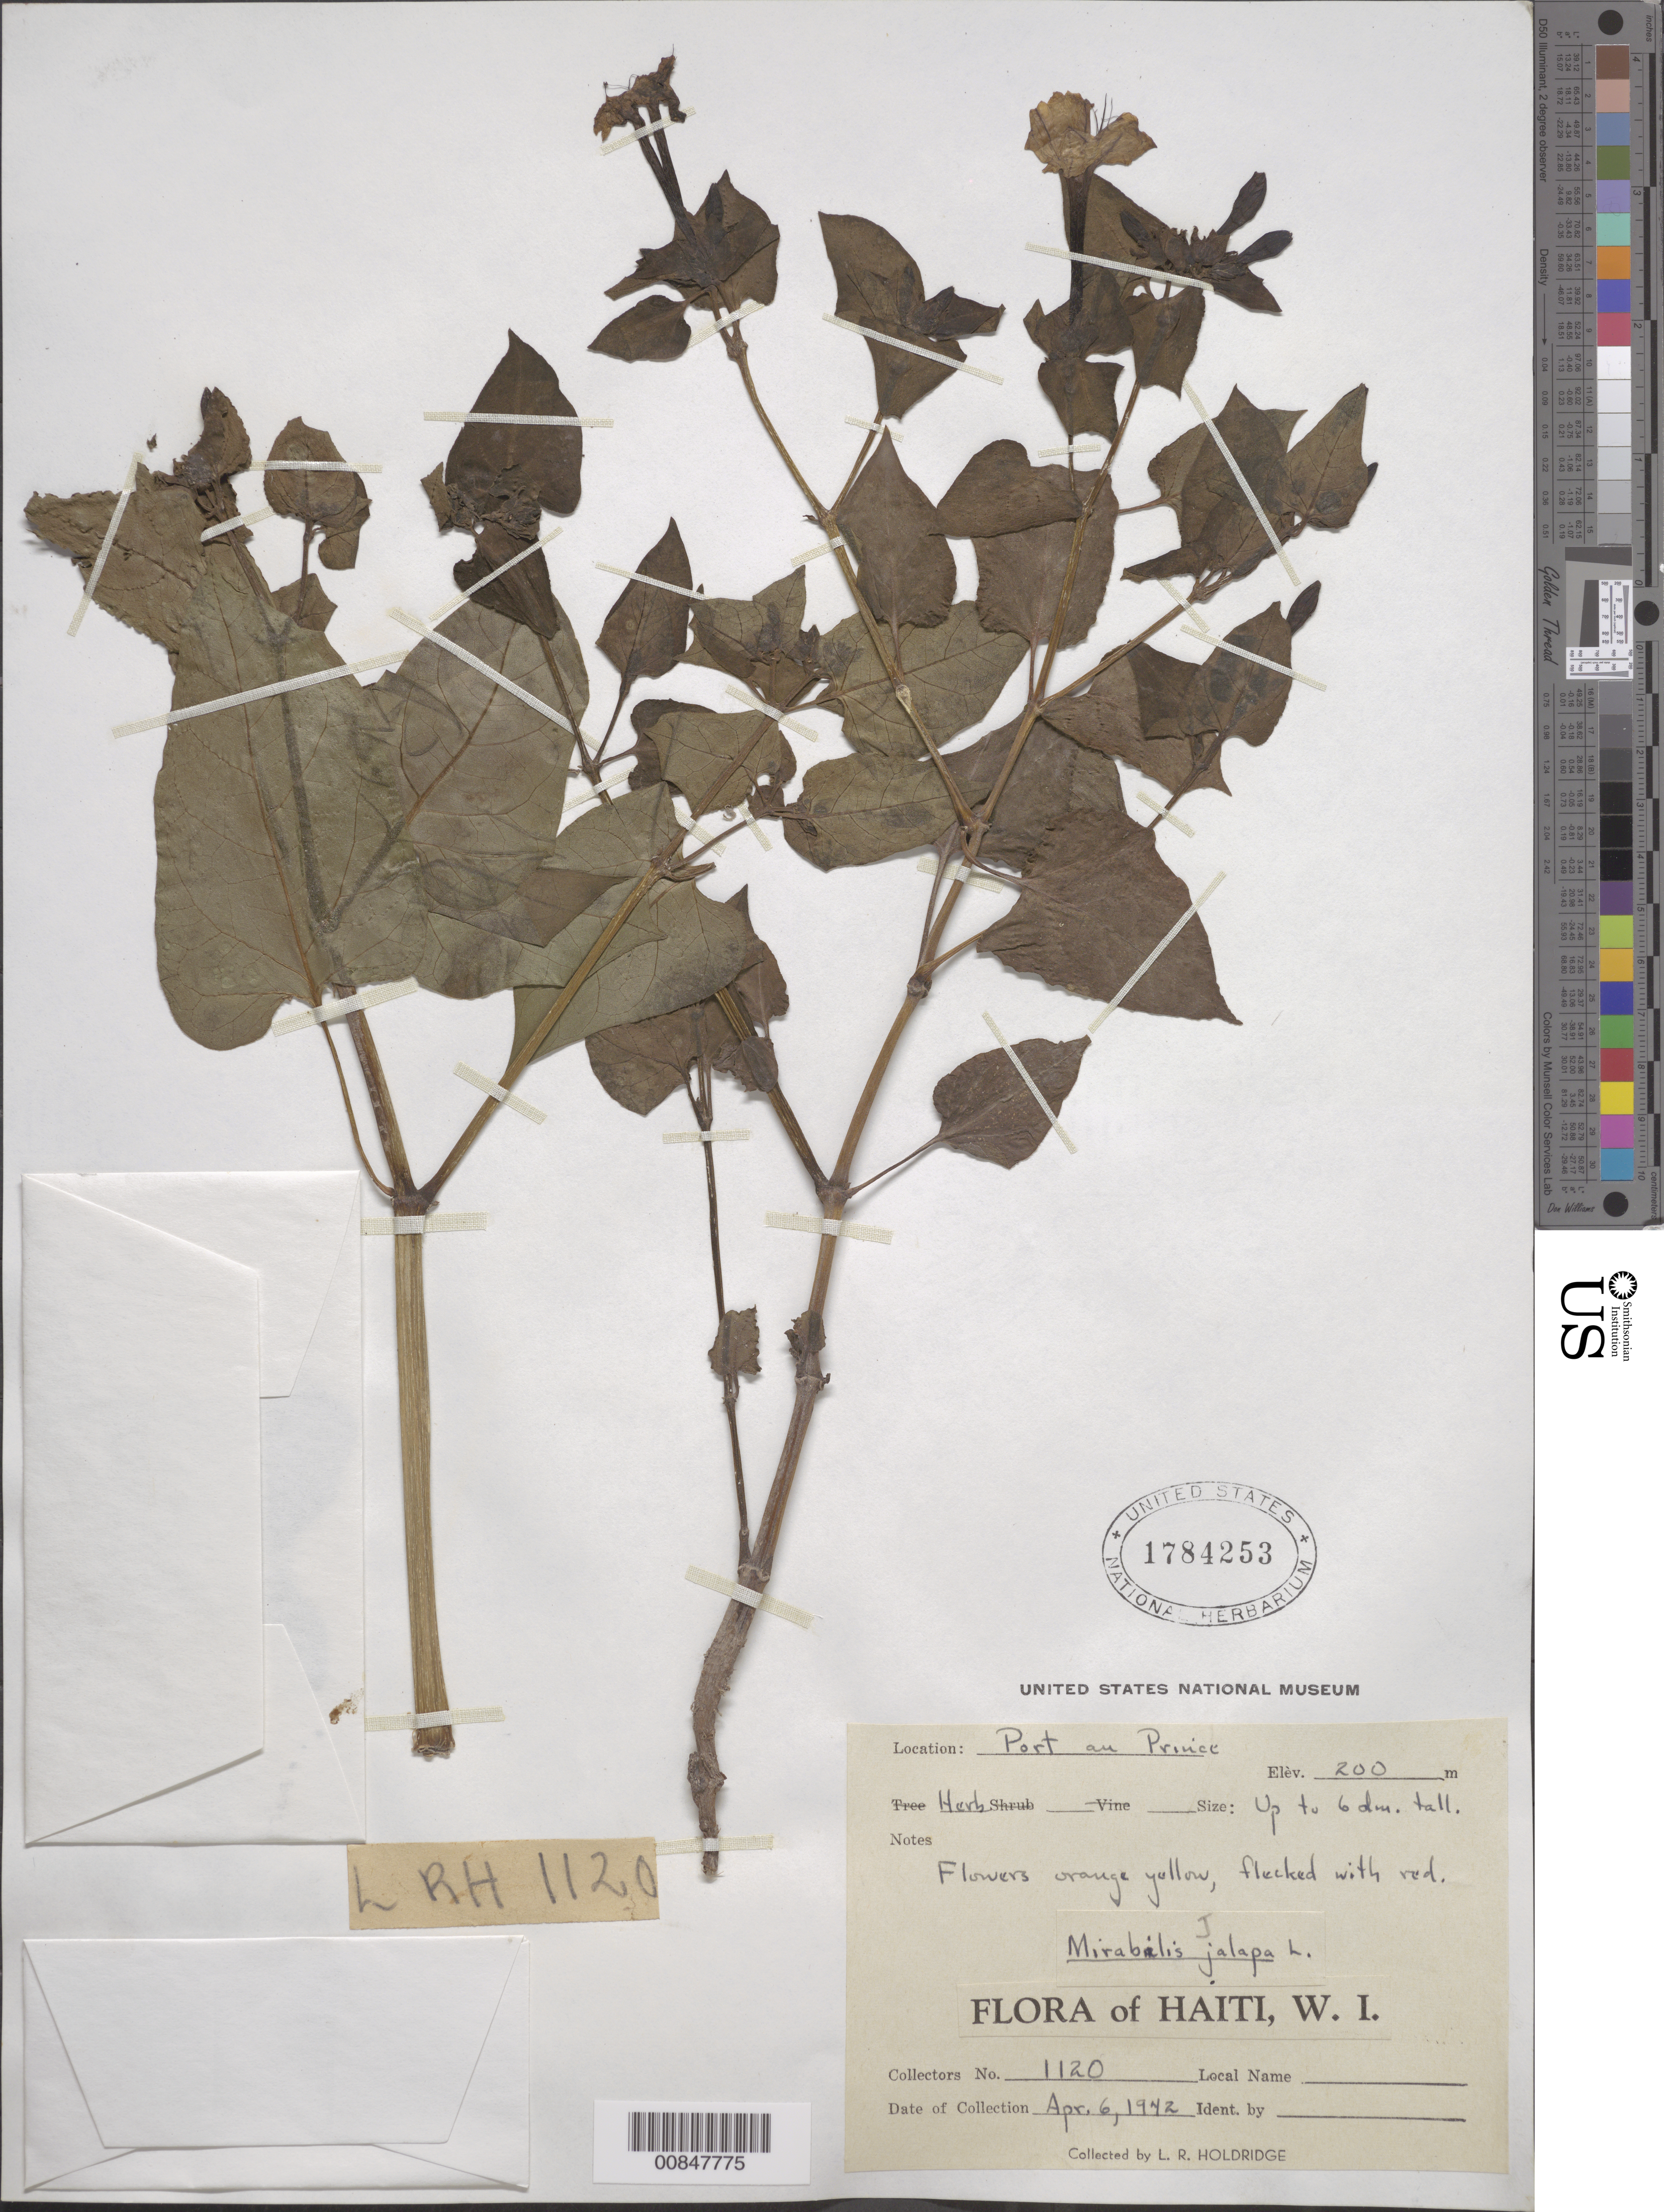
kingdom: Plantae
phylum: Tracheophyta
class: Magnoliopsida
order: Caryophyllales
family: Nyctaginaceae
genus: Mirabilis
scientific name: Mirabilis jalapa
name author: L.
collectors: L. Holdridge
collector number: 1120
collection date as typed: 06 Apr 1942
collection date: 1942-04-06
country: Haiti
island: Hispaniola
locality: Port au Prince.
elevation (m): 200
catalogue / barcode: US 1784253